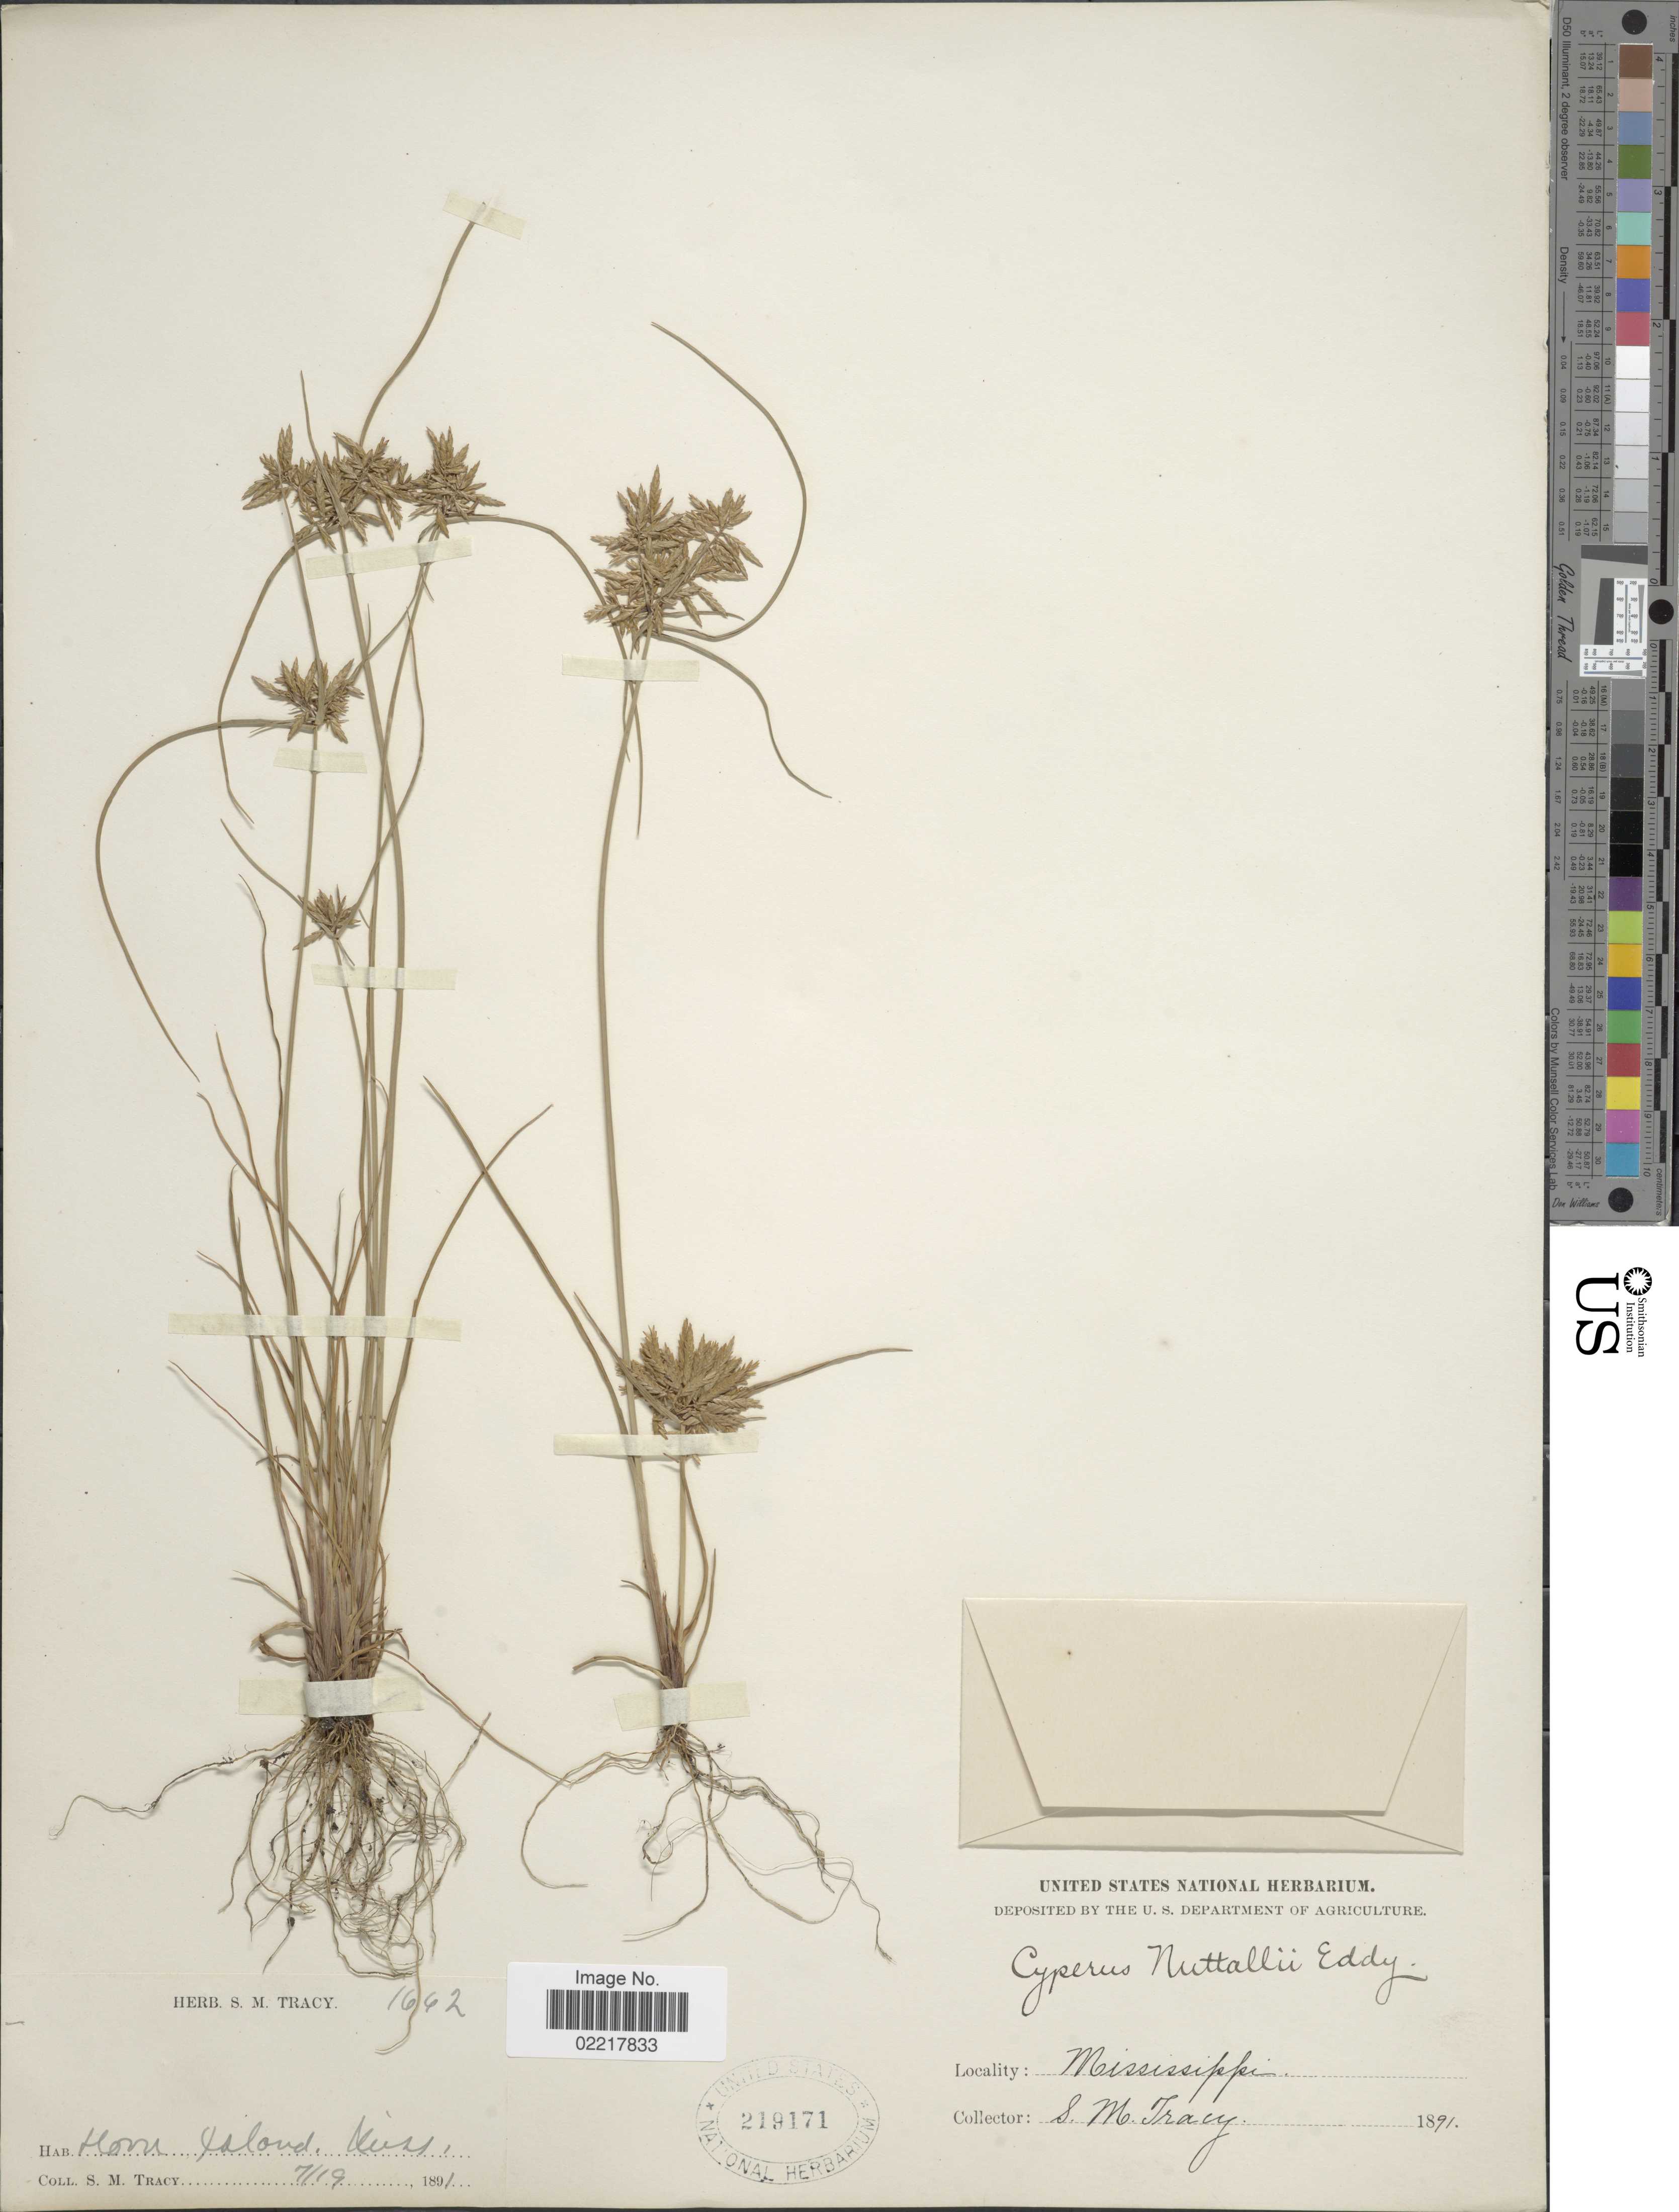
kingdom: Plantae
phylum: Tracheophyta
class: Liliopsida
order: Poales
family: Cyperaceae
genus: Cyperus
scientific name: Cyperus polystachyos var. texensis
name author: (Torr.) Fernald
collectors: S. M. Tracy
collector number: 1662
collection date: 1891-07-19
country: United States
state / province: Mississippi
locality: Horn Island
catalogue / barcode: US 219171